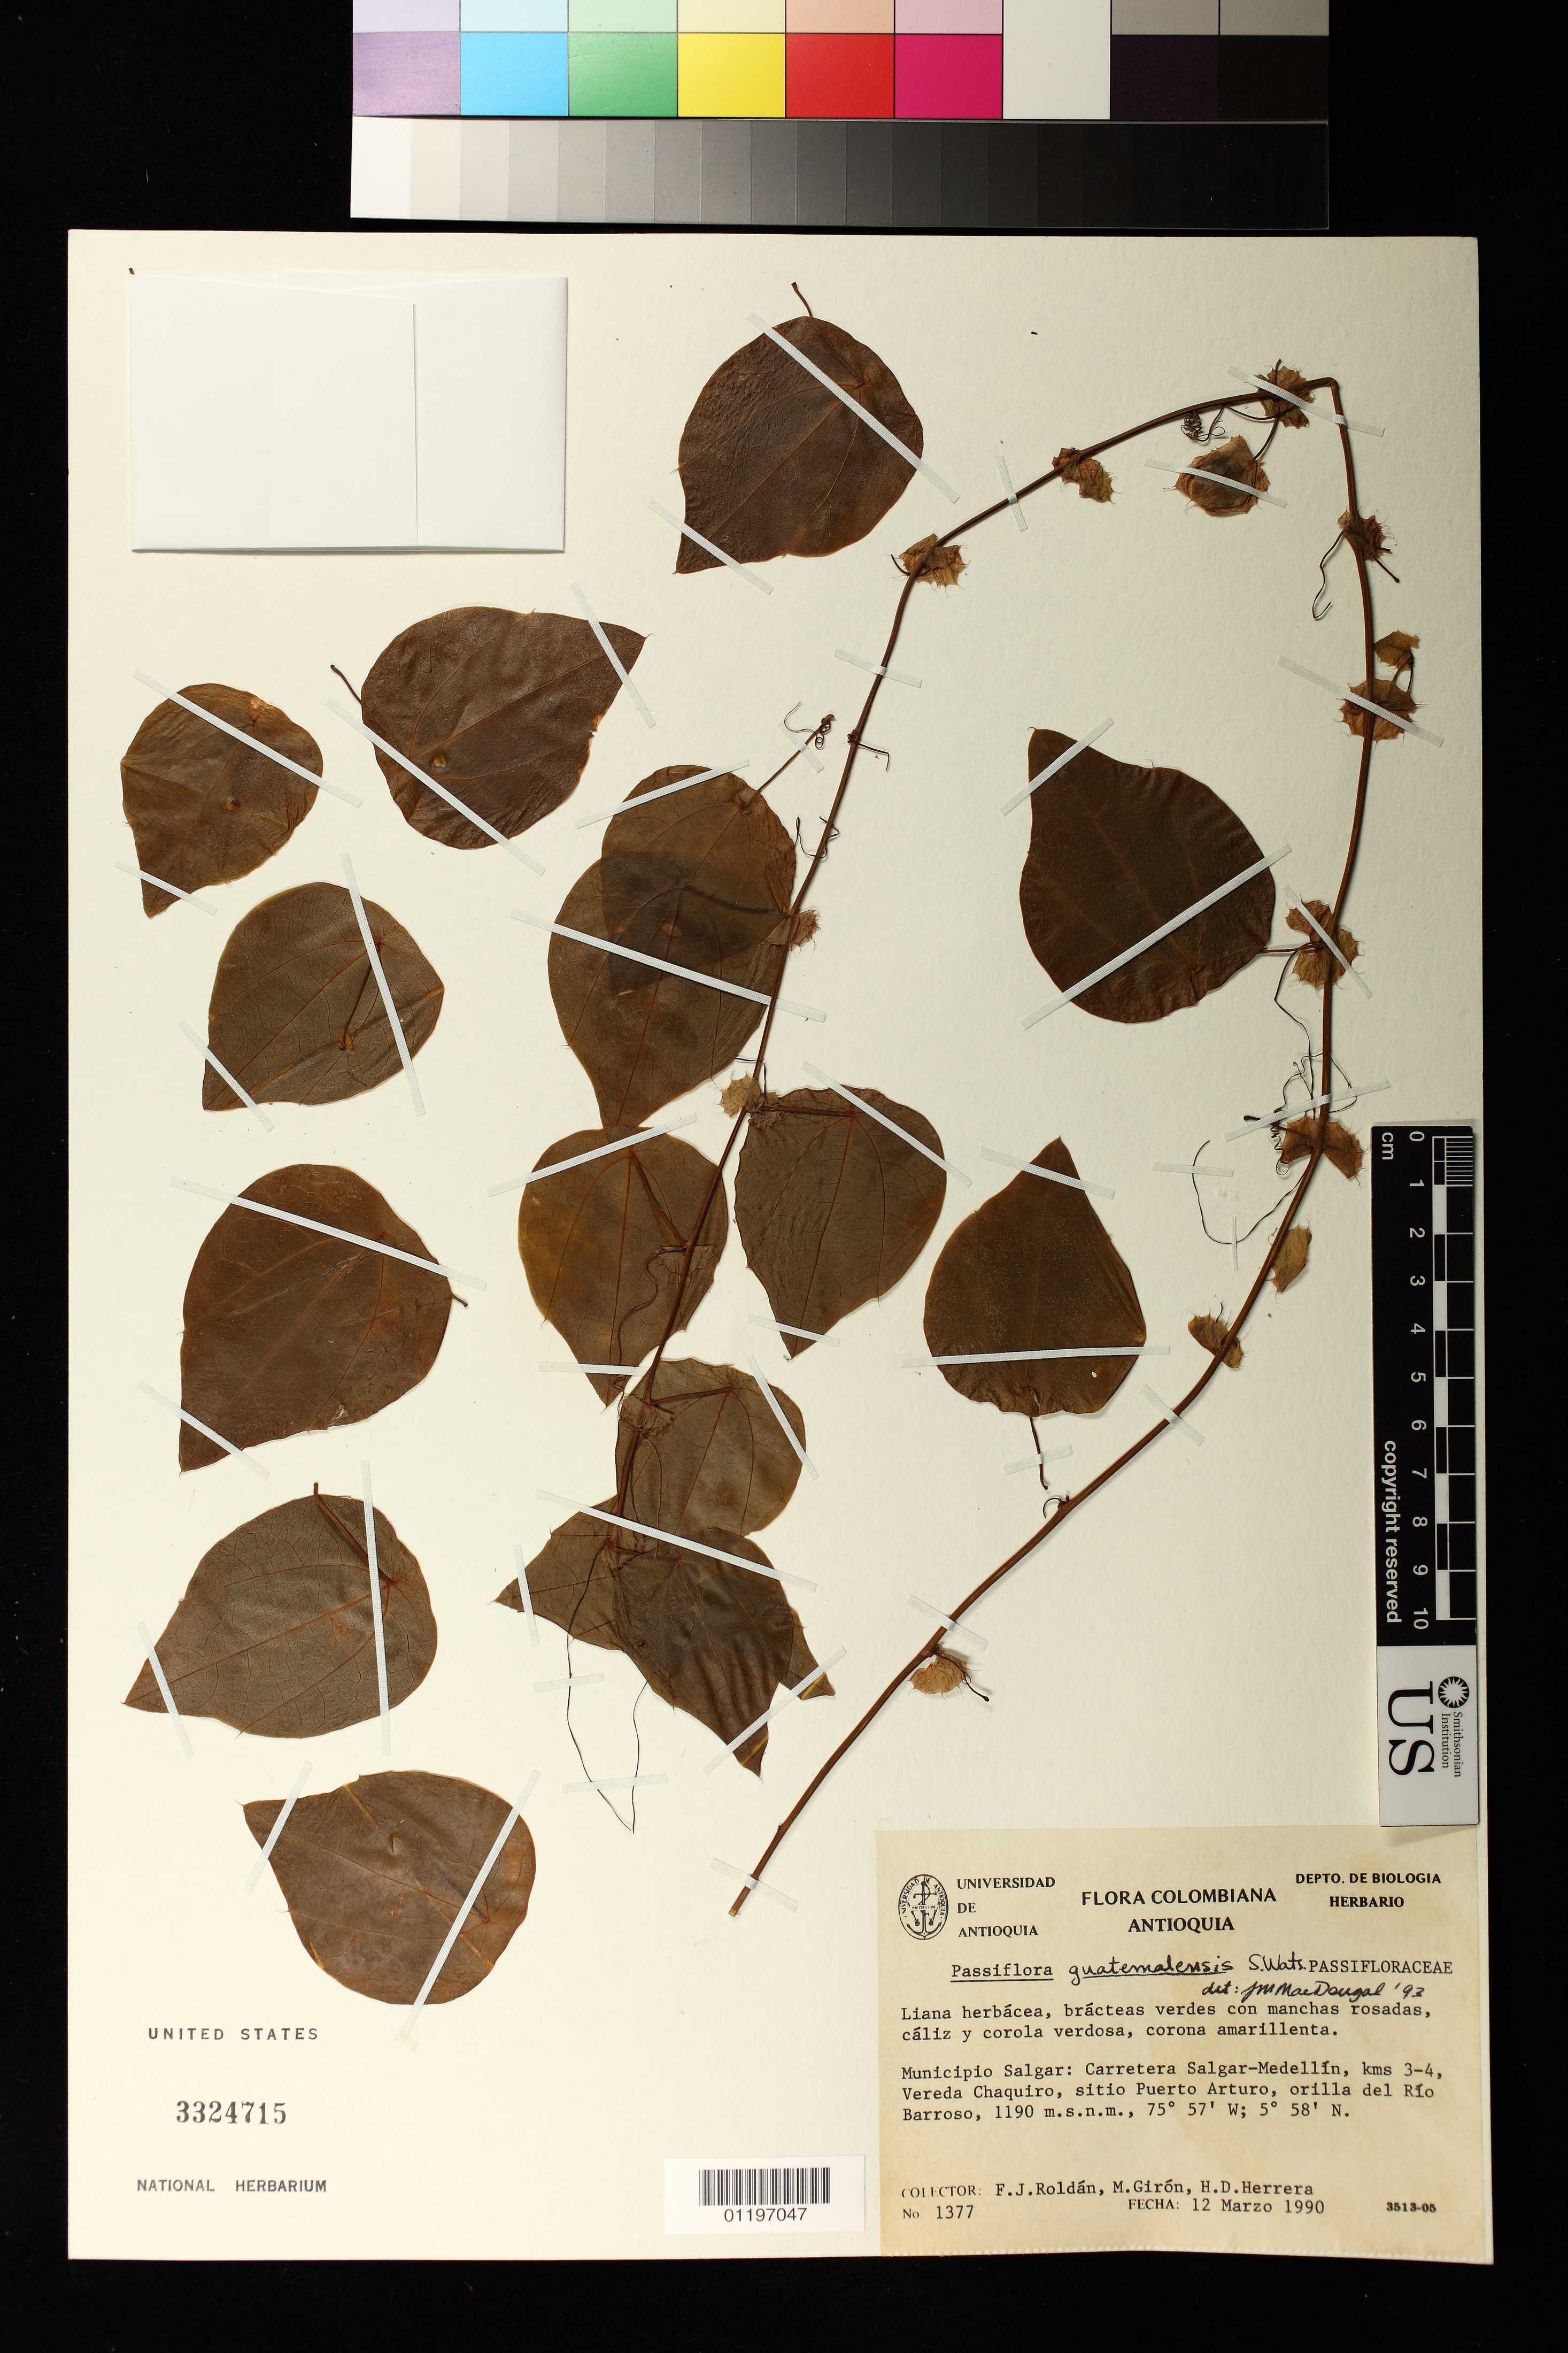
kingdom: Plantae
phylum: Tracheophyta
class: Magnoliopsida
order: Malpighiales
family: Passifloraceae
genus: Passiflora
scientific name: Passiflora guatemalensis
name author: S. Watson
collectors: F. J. Roldán, M. Giron & H. D. Herrera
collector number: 1377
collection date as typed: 03 Dec 1990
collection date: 1990-12-03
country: Colombia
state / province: Antioquia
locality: Municipio Salgar: Carretera Salgar-Medellín, kms 3-4, Vereda Chaquiro, sitio Puerto Arturo, orilla del Río Barroso.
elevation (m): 1190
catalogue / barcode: US 3324715